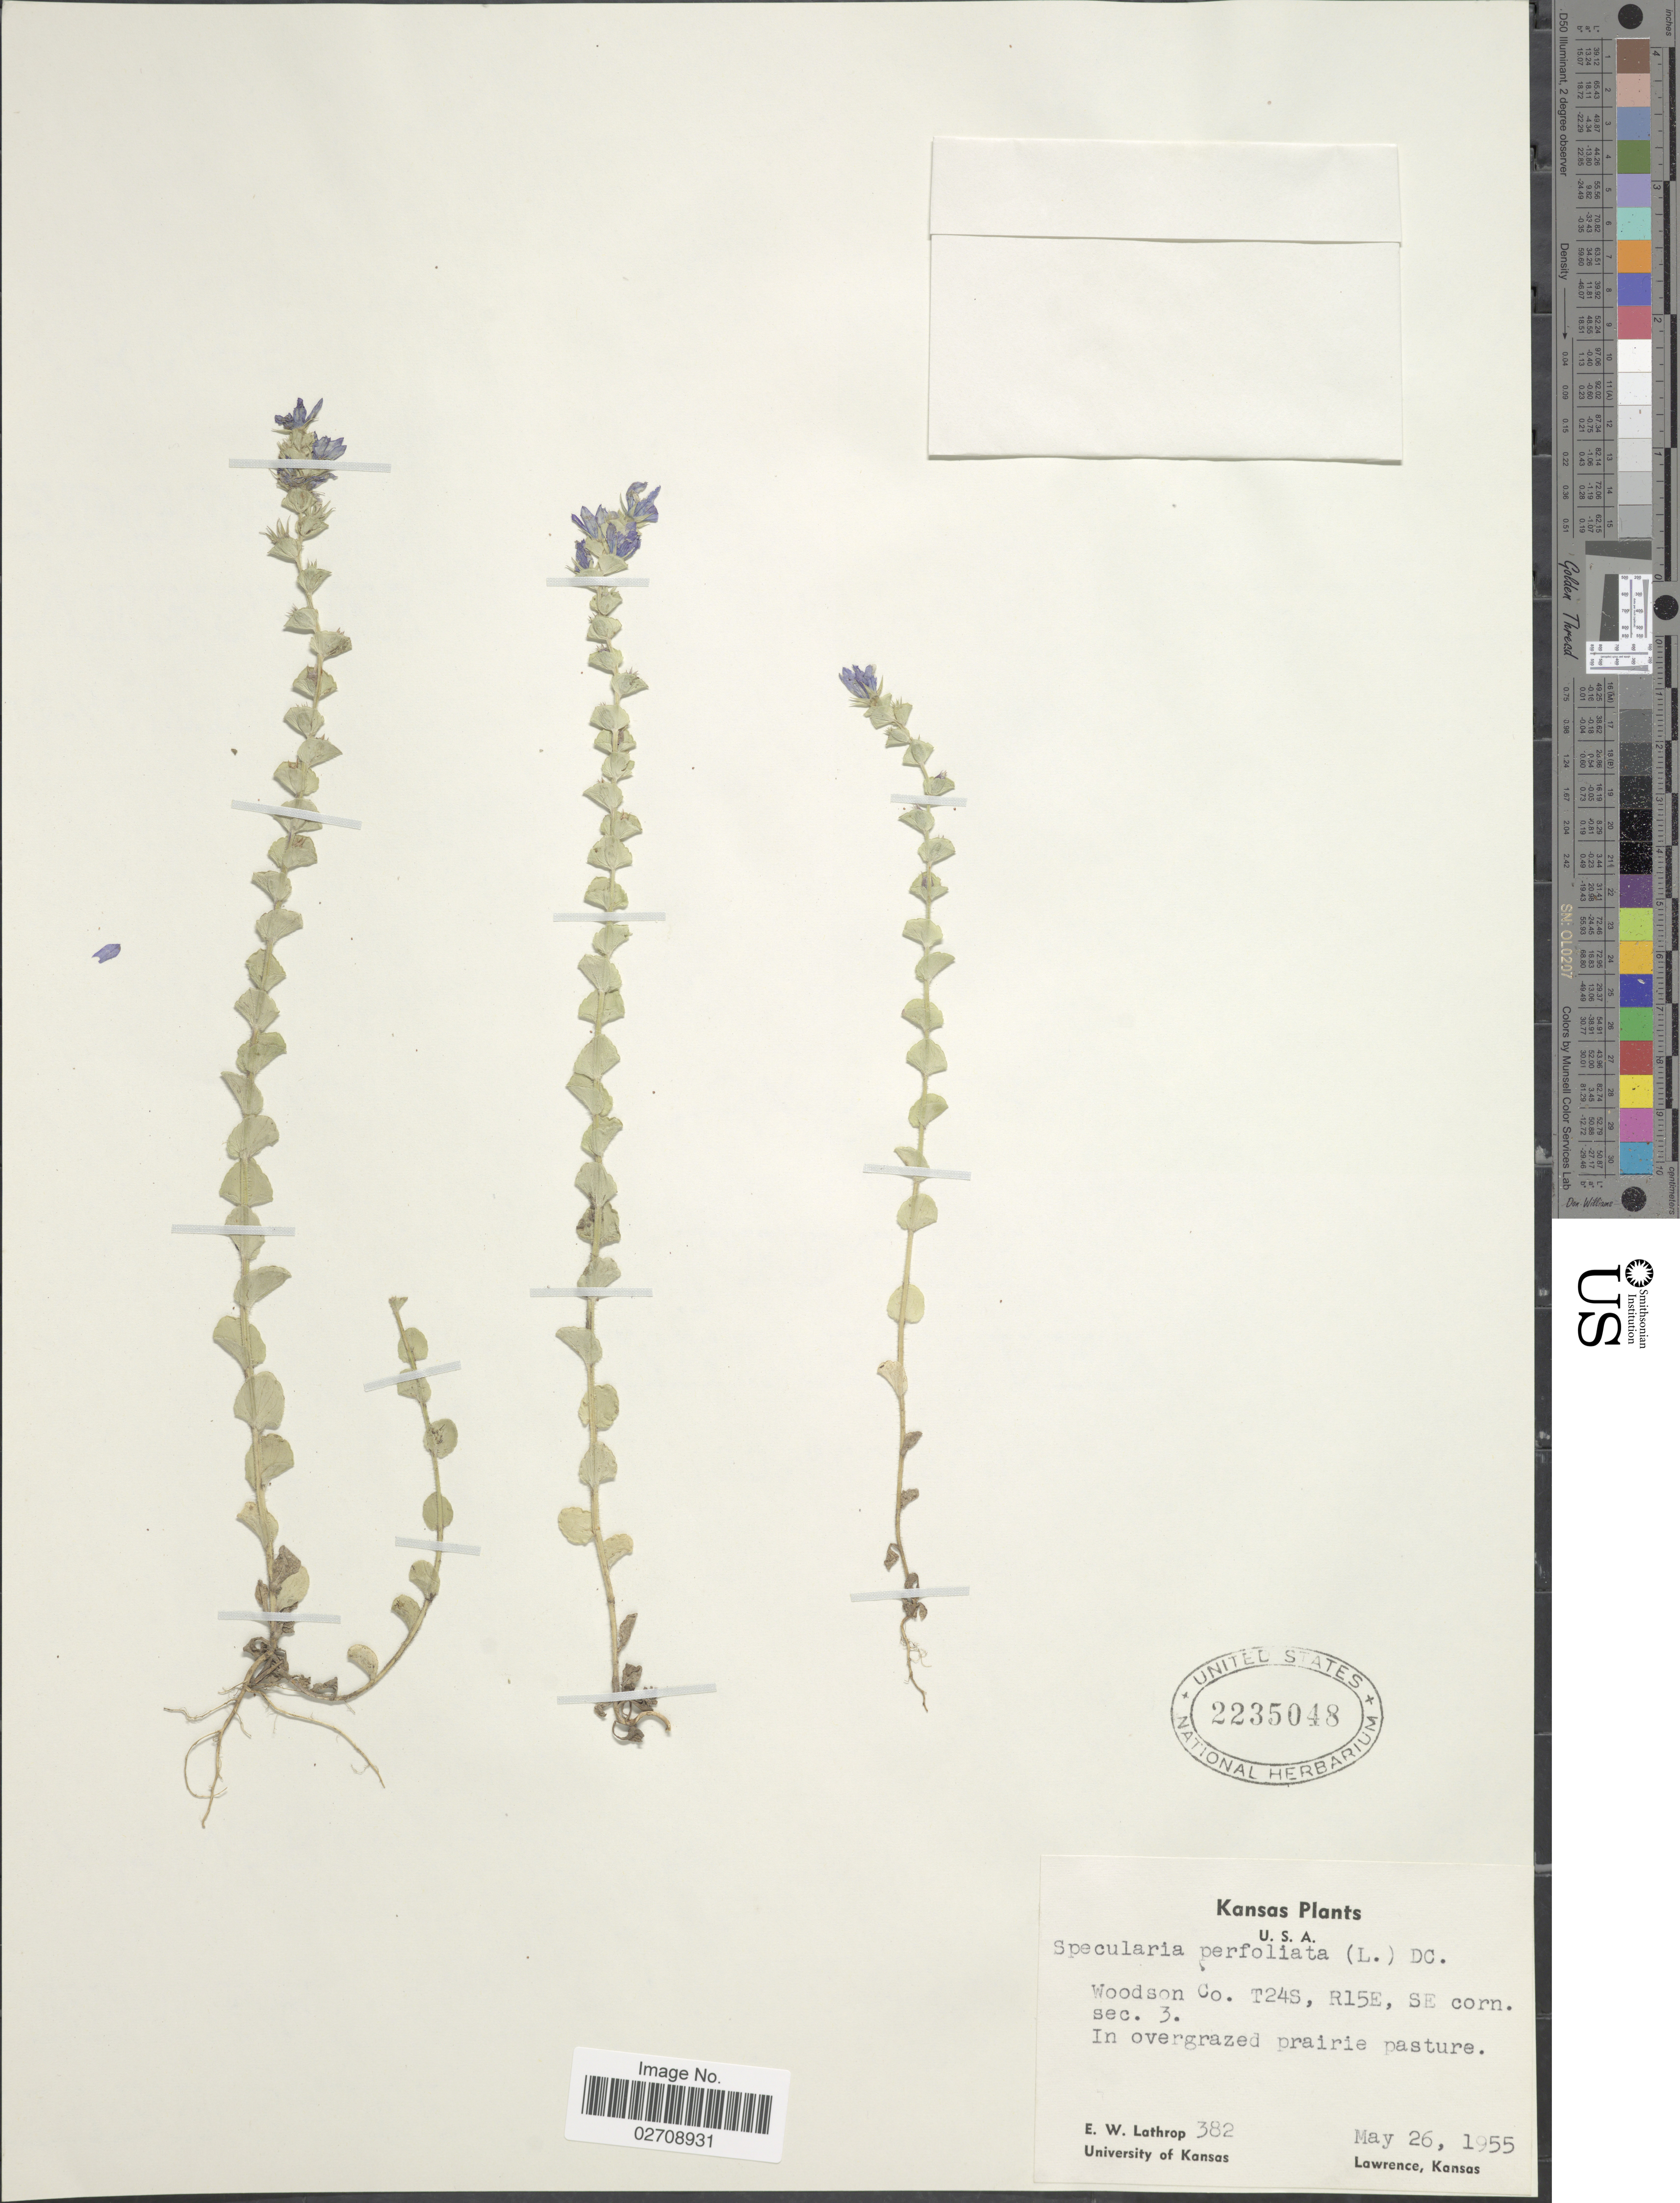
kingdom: Plantae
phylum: Tracheophyta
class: Magnoliopsida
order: Asterales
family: Campanulaceae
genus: Triodanis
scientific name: Triodanis perfoliata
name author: (L.) Nieuwl.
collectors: E. W. Lathrop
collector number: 382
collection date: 1955-05-26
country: United States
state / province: Kansas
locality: Woodson Co. T24S, R15E, SE corn. Sec. 3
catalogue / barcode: US 2235048